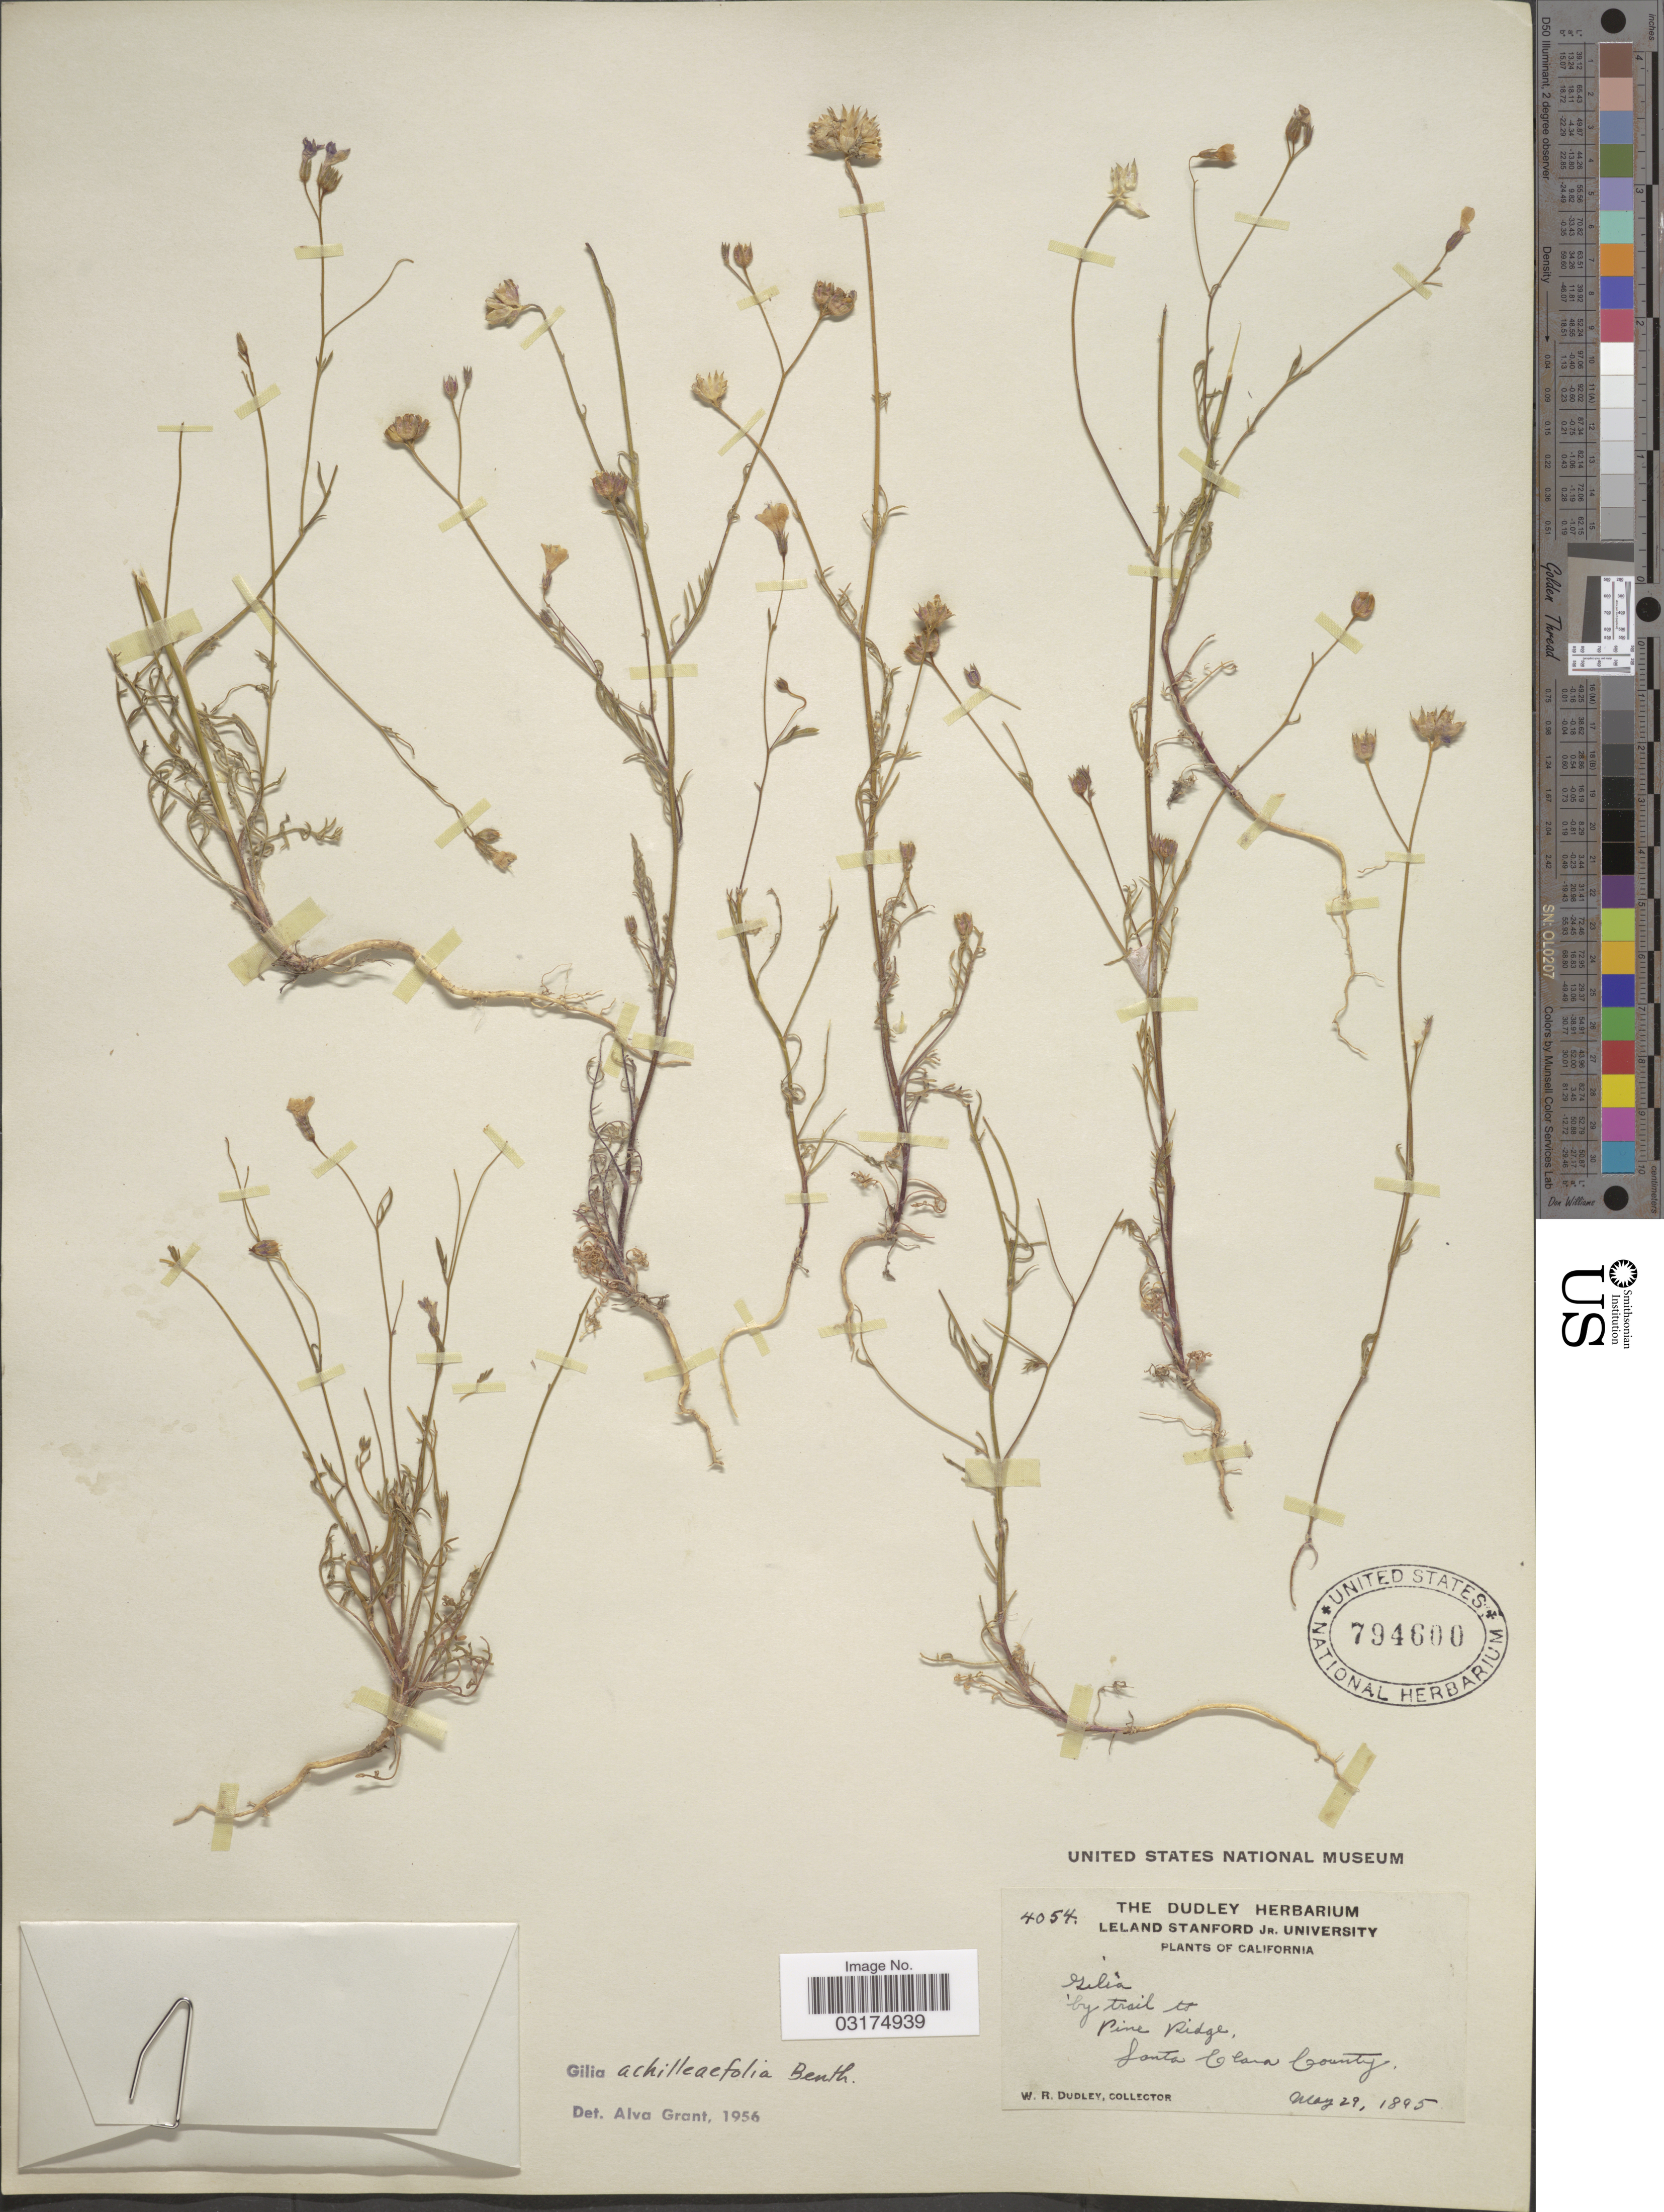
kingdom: Plantae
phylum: Tracheophyta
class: Magnoliopsida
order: Ericales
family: Polemoniaceae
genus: Gilia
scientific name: Gilia achilleifolia subsp. multicaulis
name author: (Benth.) V.E. Grant & A.D. Grant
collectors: W. Dudley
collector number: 4054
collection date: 1895-05-29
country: United States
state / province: California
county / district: Santa Clara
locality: By trail to Pine Ridge, Santa Clara County.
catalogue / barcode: US 794600